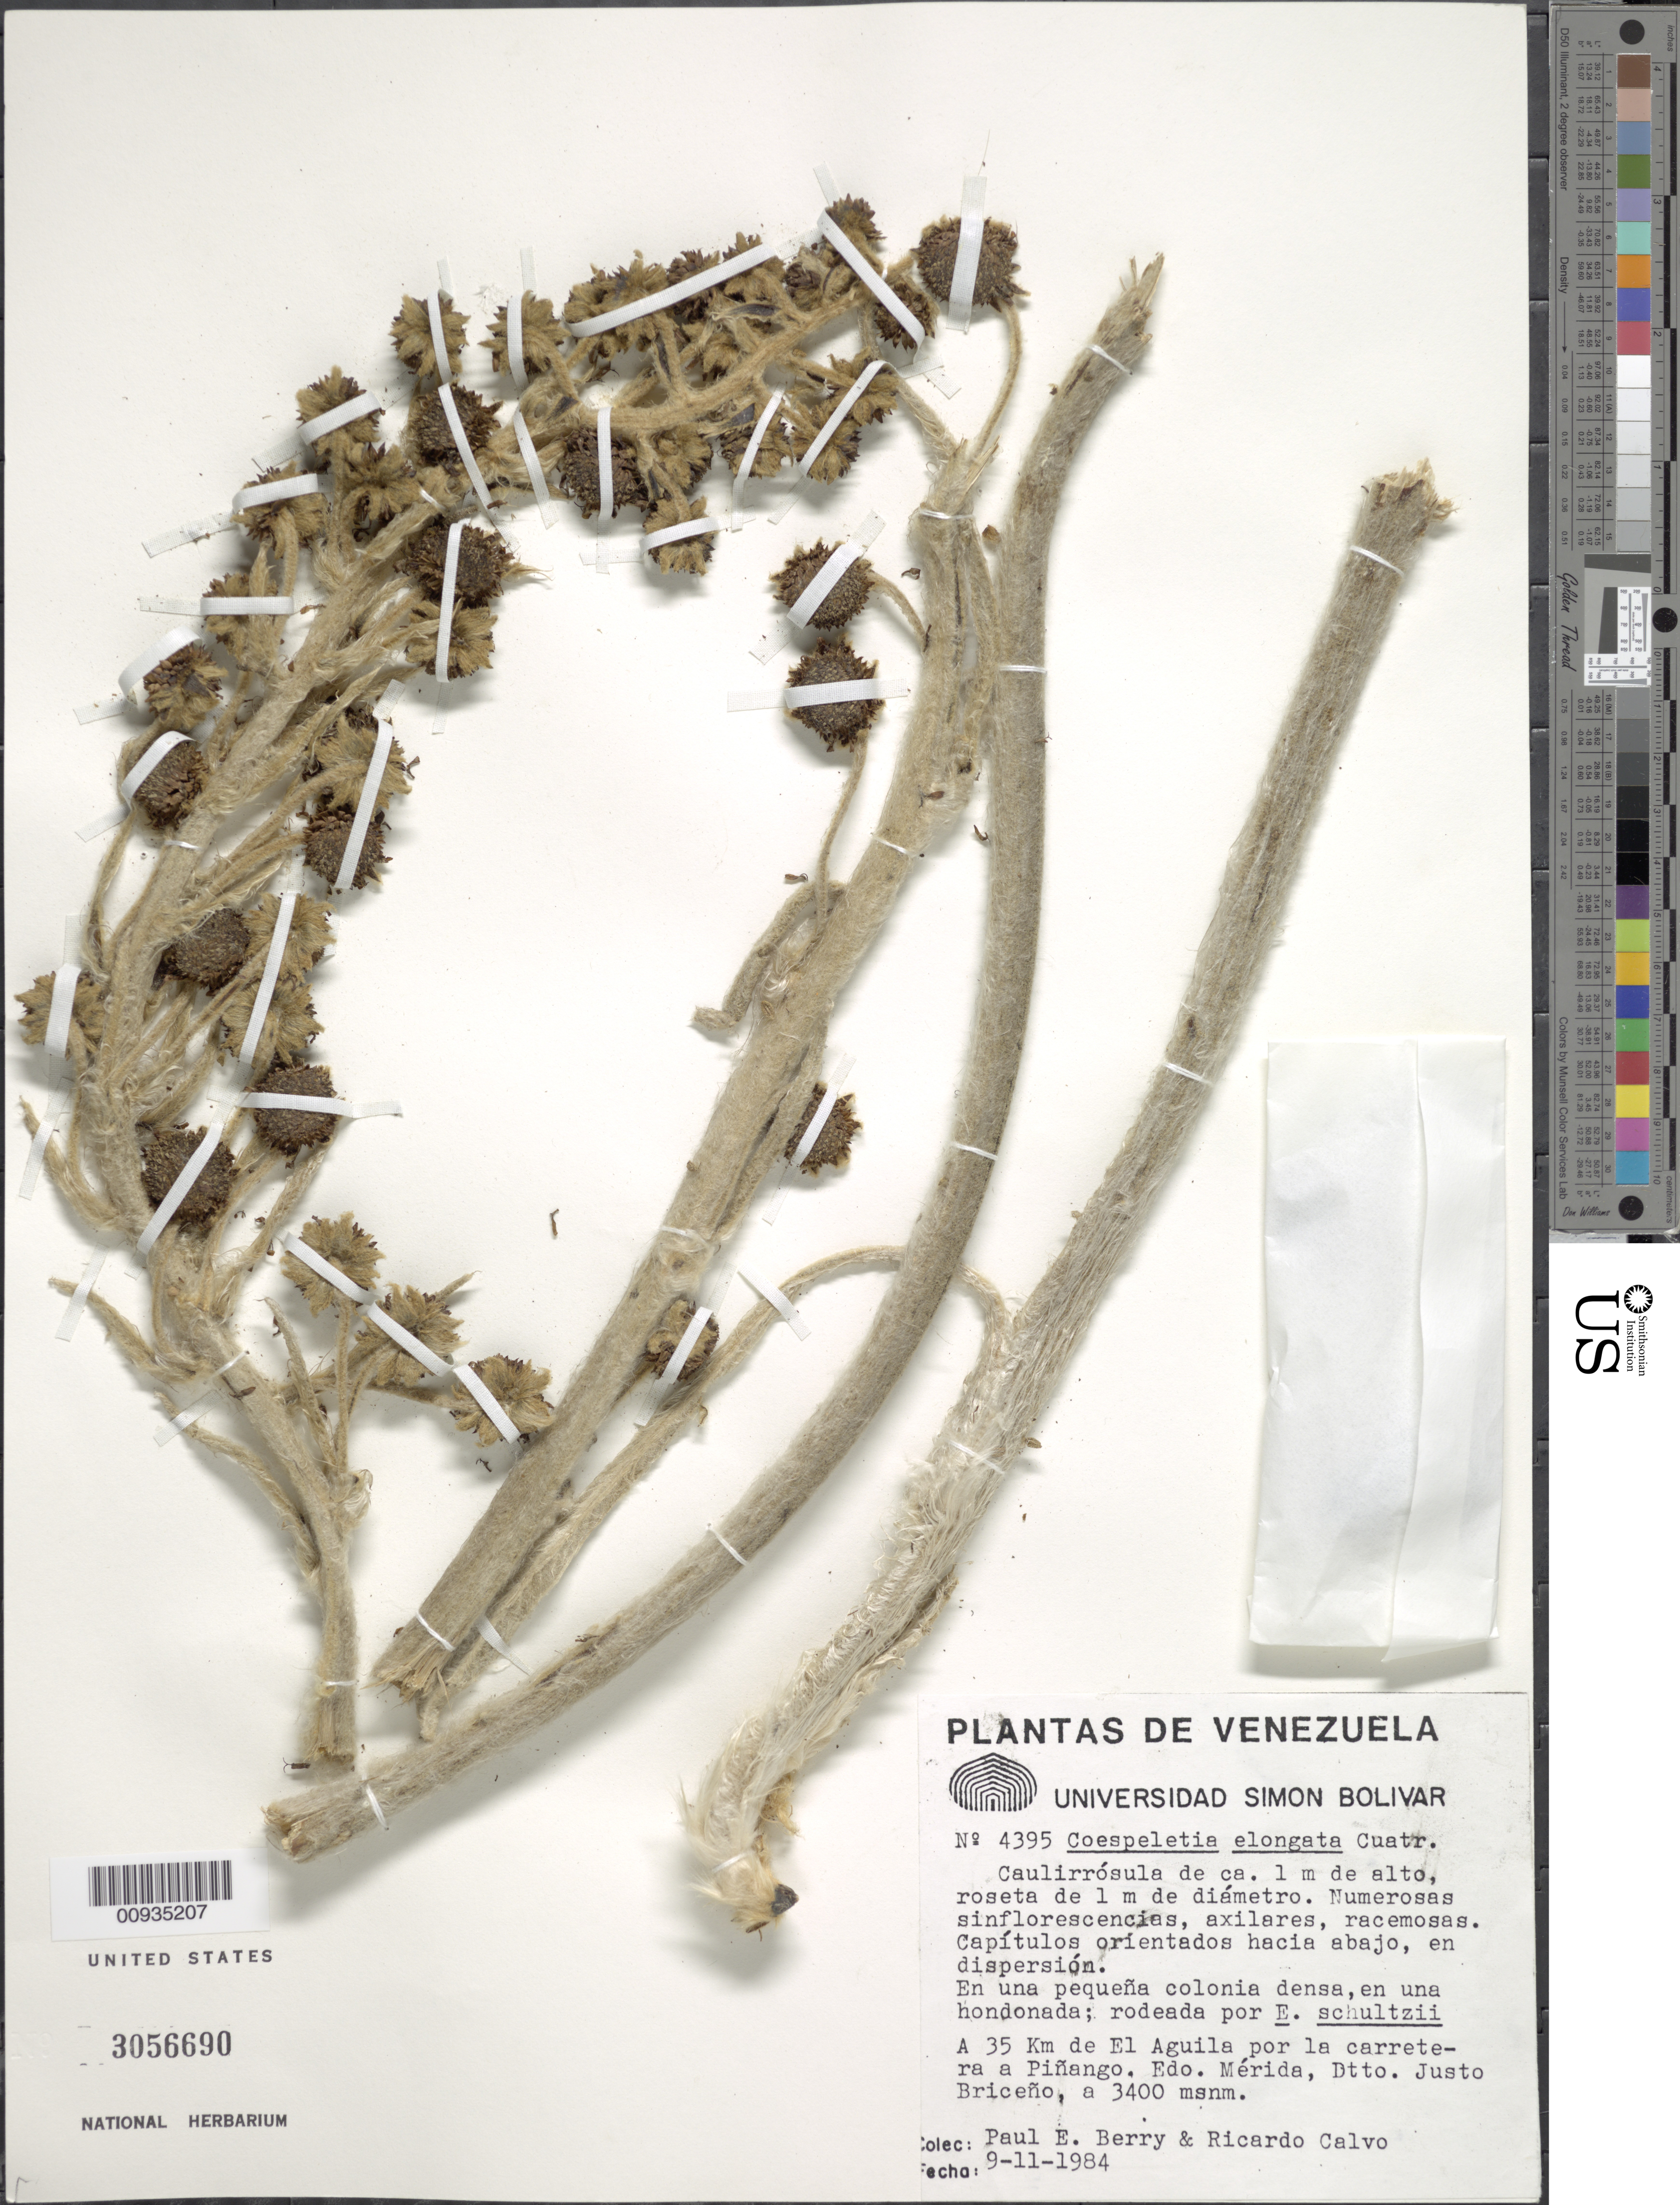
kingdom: Plantae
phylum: Tracheophyta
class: Magnoliopsida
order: Asterales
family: Asteraceae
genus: Coespeletia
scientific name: Coespeletia elongata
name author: (A.C. Sm.) Cuatrec.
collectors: P. E. Berry & R. Calvo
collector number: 4395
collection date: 1984-11-09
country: Venezuela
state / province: Mérida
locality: A 35 km de El Aguila por la carretera a. Pinango, Dtto. Justo Briceno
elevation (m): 3400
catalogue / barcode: US 3056690